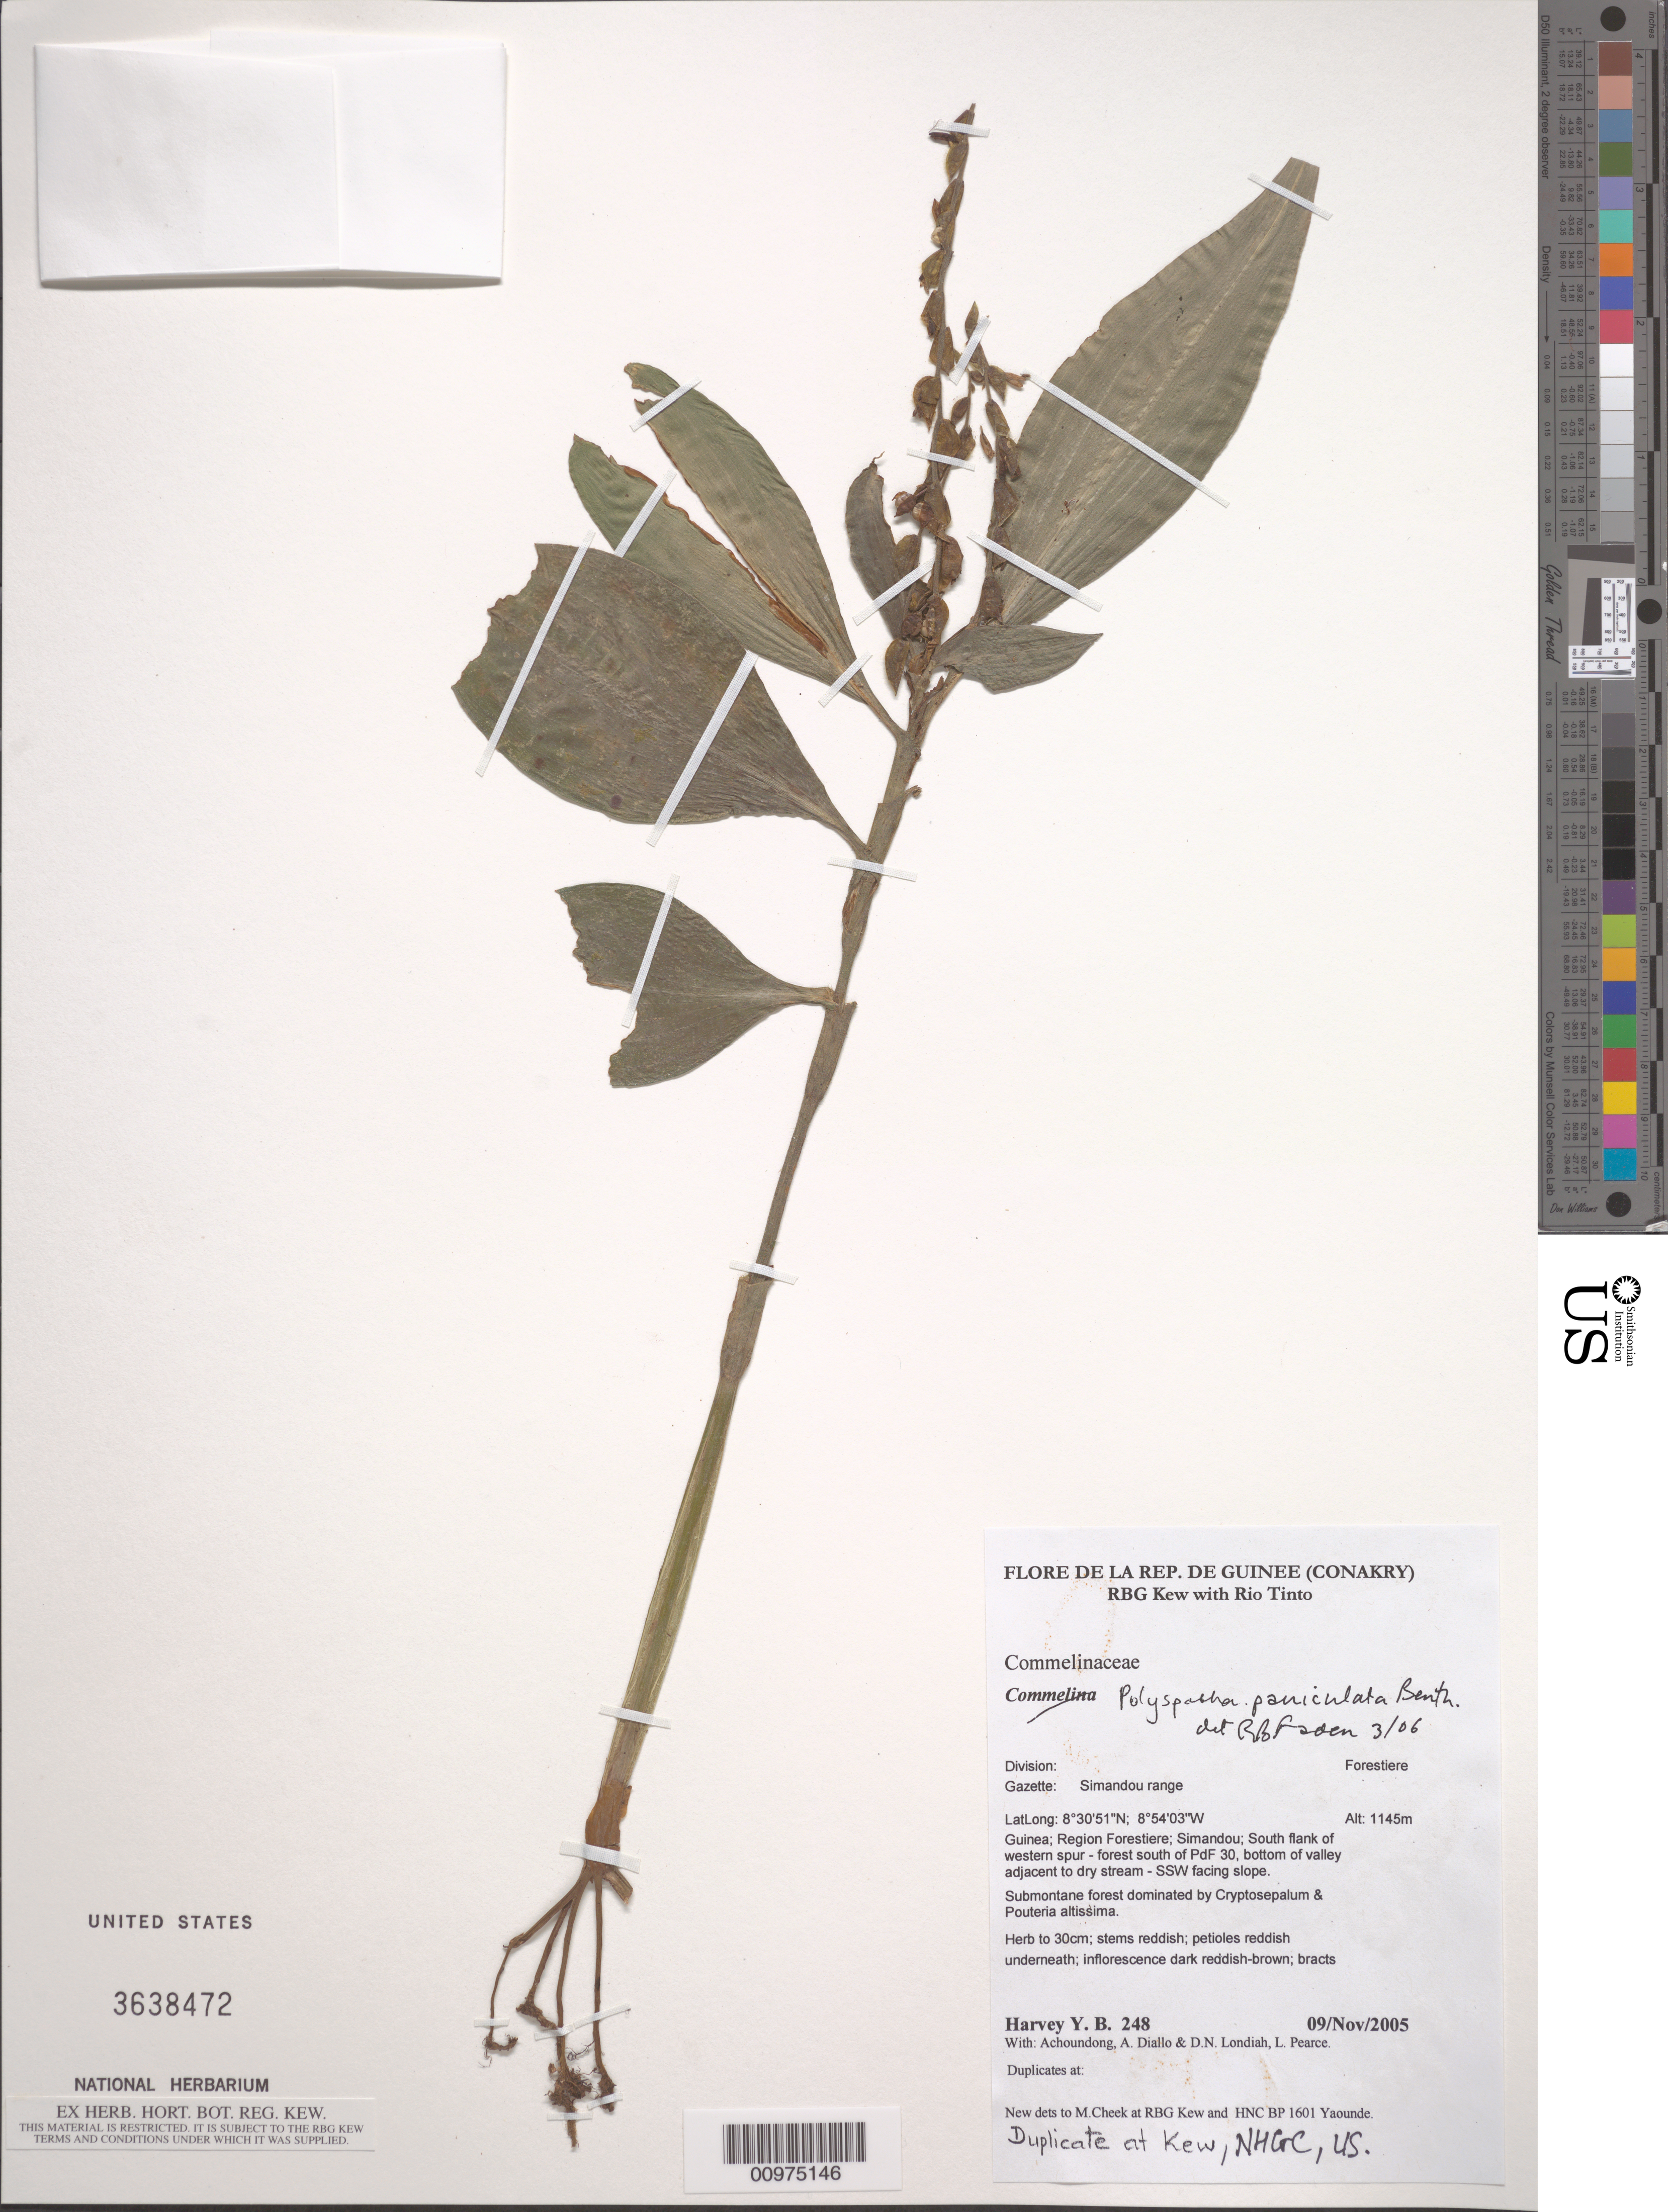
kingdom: Plantae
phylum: Tracheophyta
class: Liliopsida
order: Commelinales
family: Commelinaceae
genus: Polyspatha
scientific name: Polyspatha paniculata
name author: Benth.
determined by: Faden, Robert B., (US), Smithsonian Institution - National Museum of Natural History (UNITED STATES)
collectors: Y. B. Harvey et al.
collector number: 248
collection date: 2005-11-09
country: Guinea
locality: Forestiere. Simandou range. Region Forestiere; Simandou; South flank of western spur - forest south of PdF 30, bottom of valley adjacent to dry stream - SSW facing slope.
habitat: Submontane forest dominated by Cryptosepalum & Pouteria altissima.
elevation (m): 1145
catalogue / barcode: US 3638472